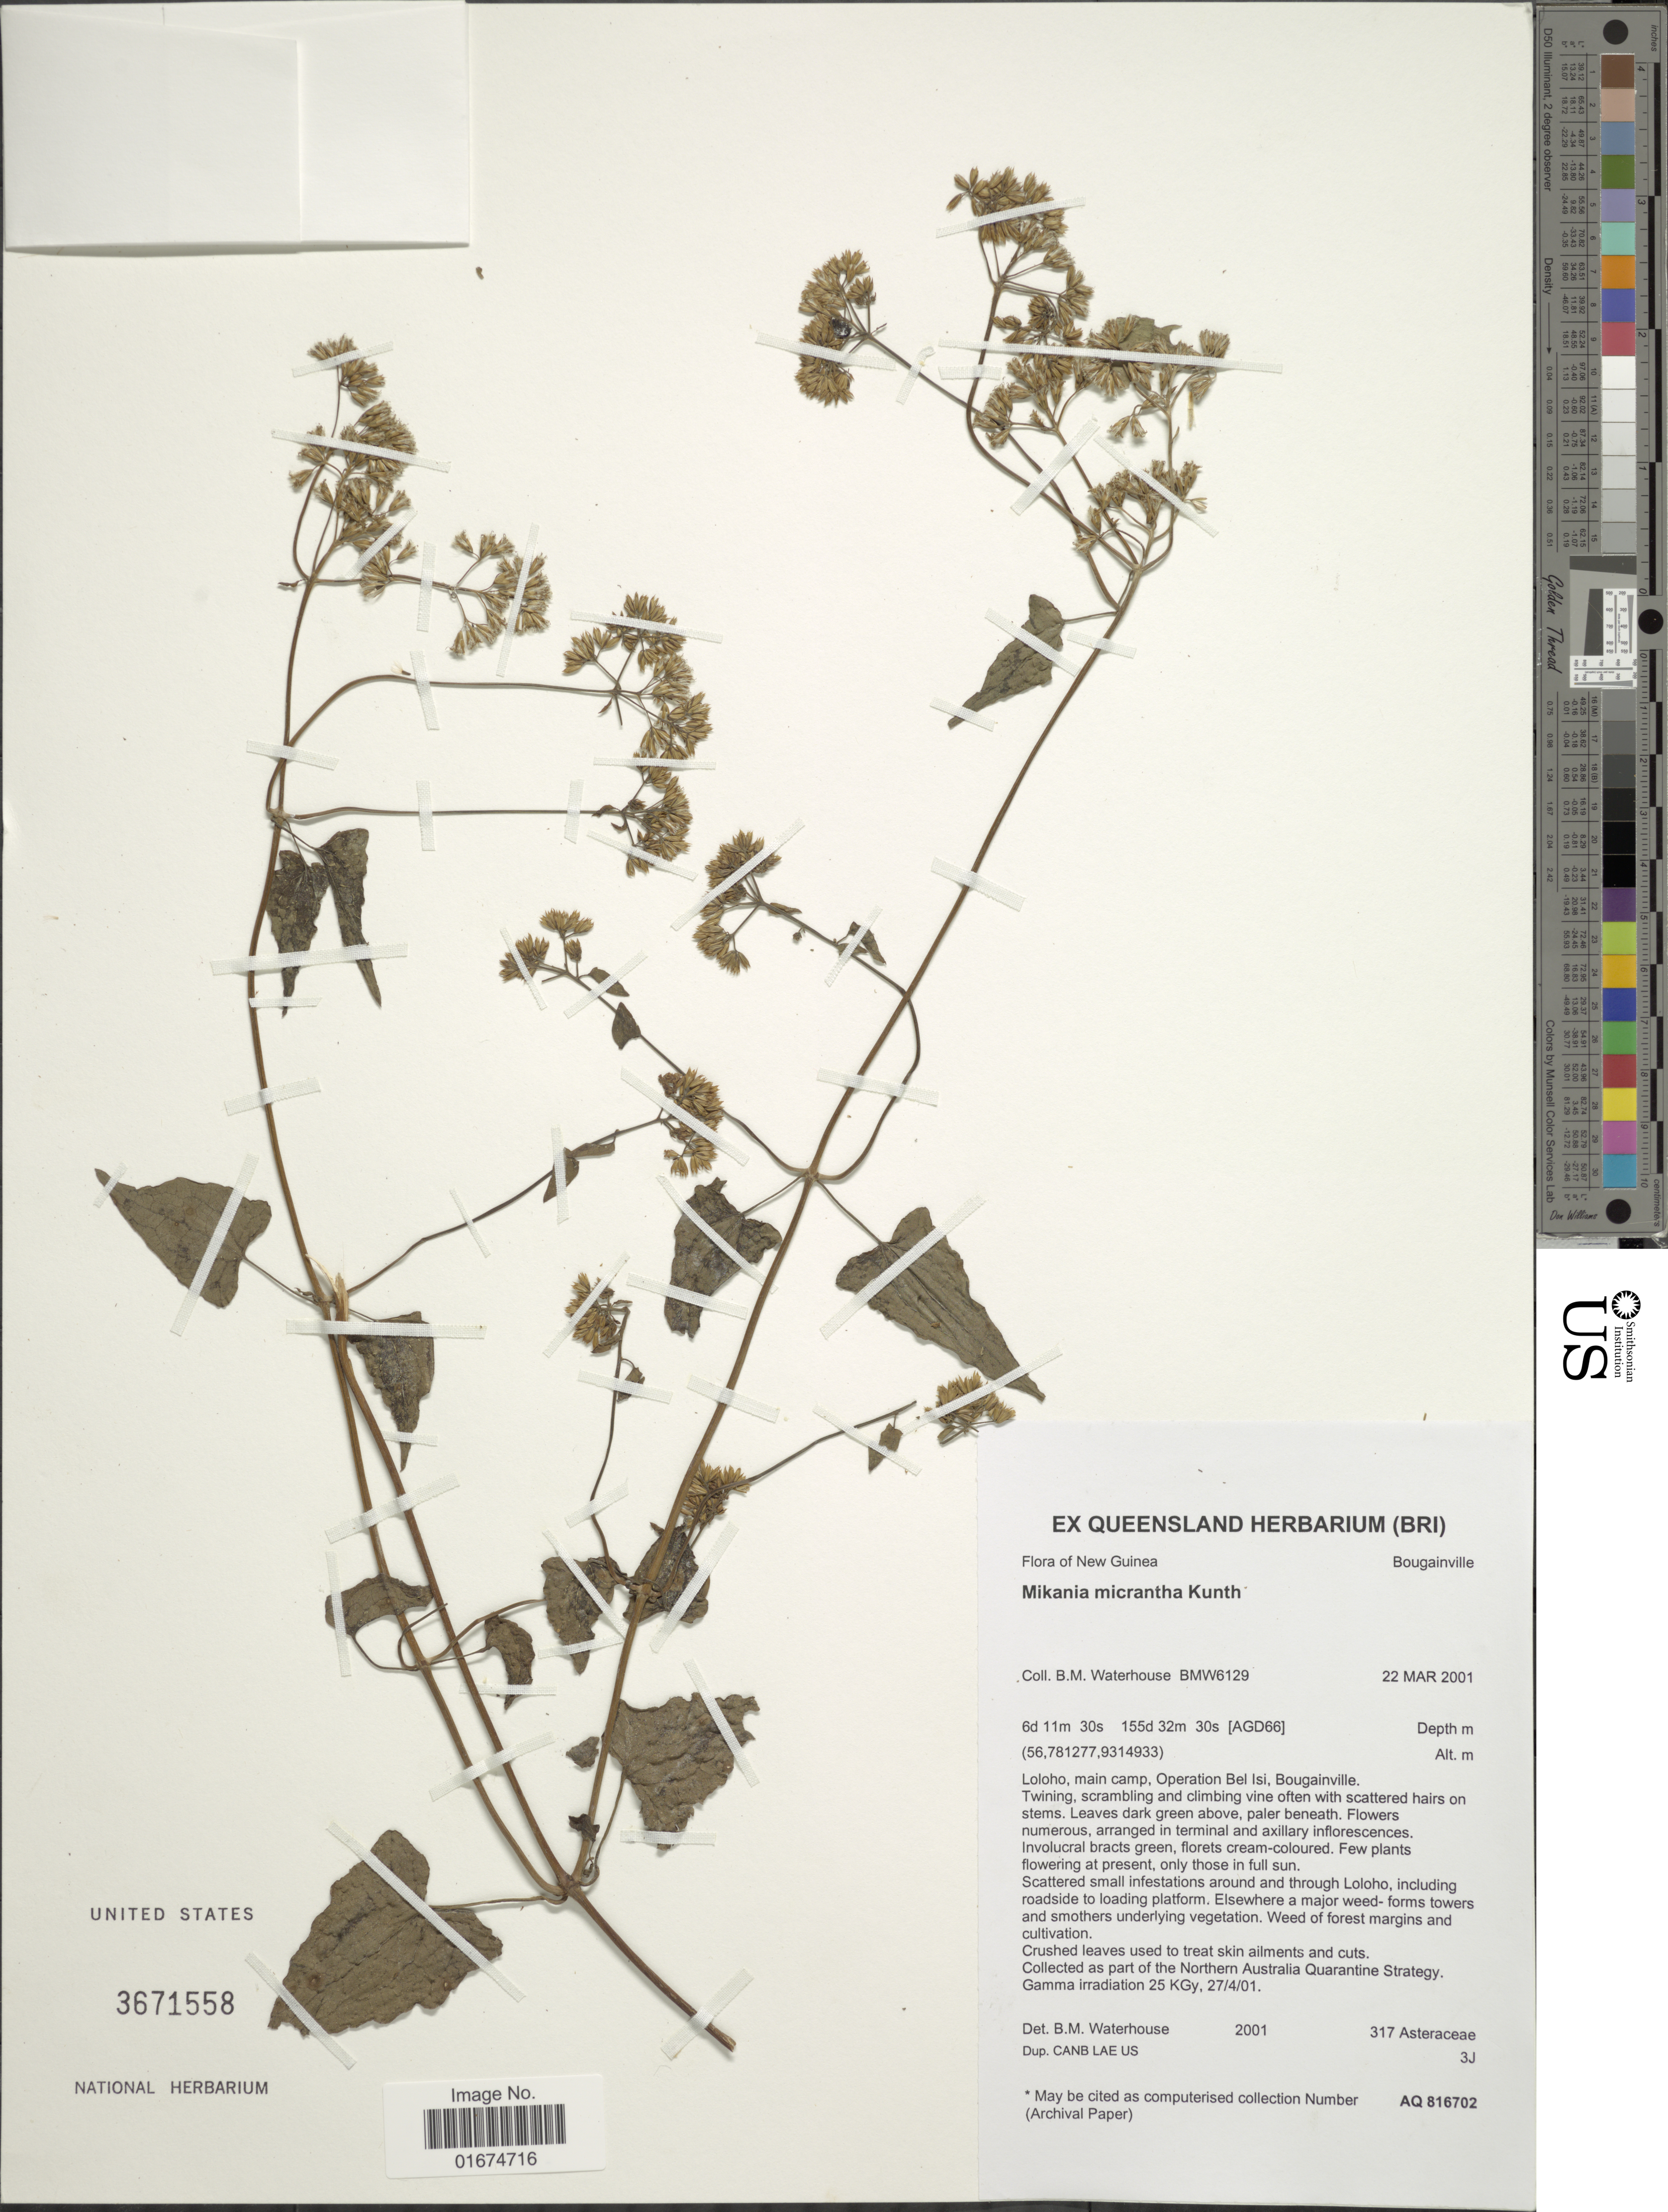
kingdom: Plantae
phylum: Tracheophyta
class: Magnoliopsida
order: Asterales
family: Asteraceae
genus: Mikania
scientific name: Mikania micrantha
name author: Kunth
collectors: B. Waterhouse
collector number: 6129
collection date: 2001-03-22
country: Papua New Guinea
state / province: Bougainville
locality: Loloho, main camp, Operation Bel Isi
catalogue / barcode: US 3671558